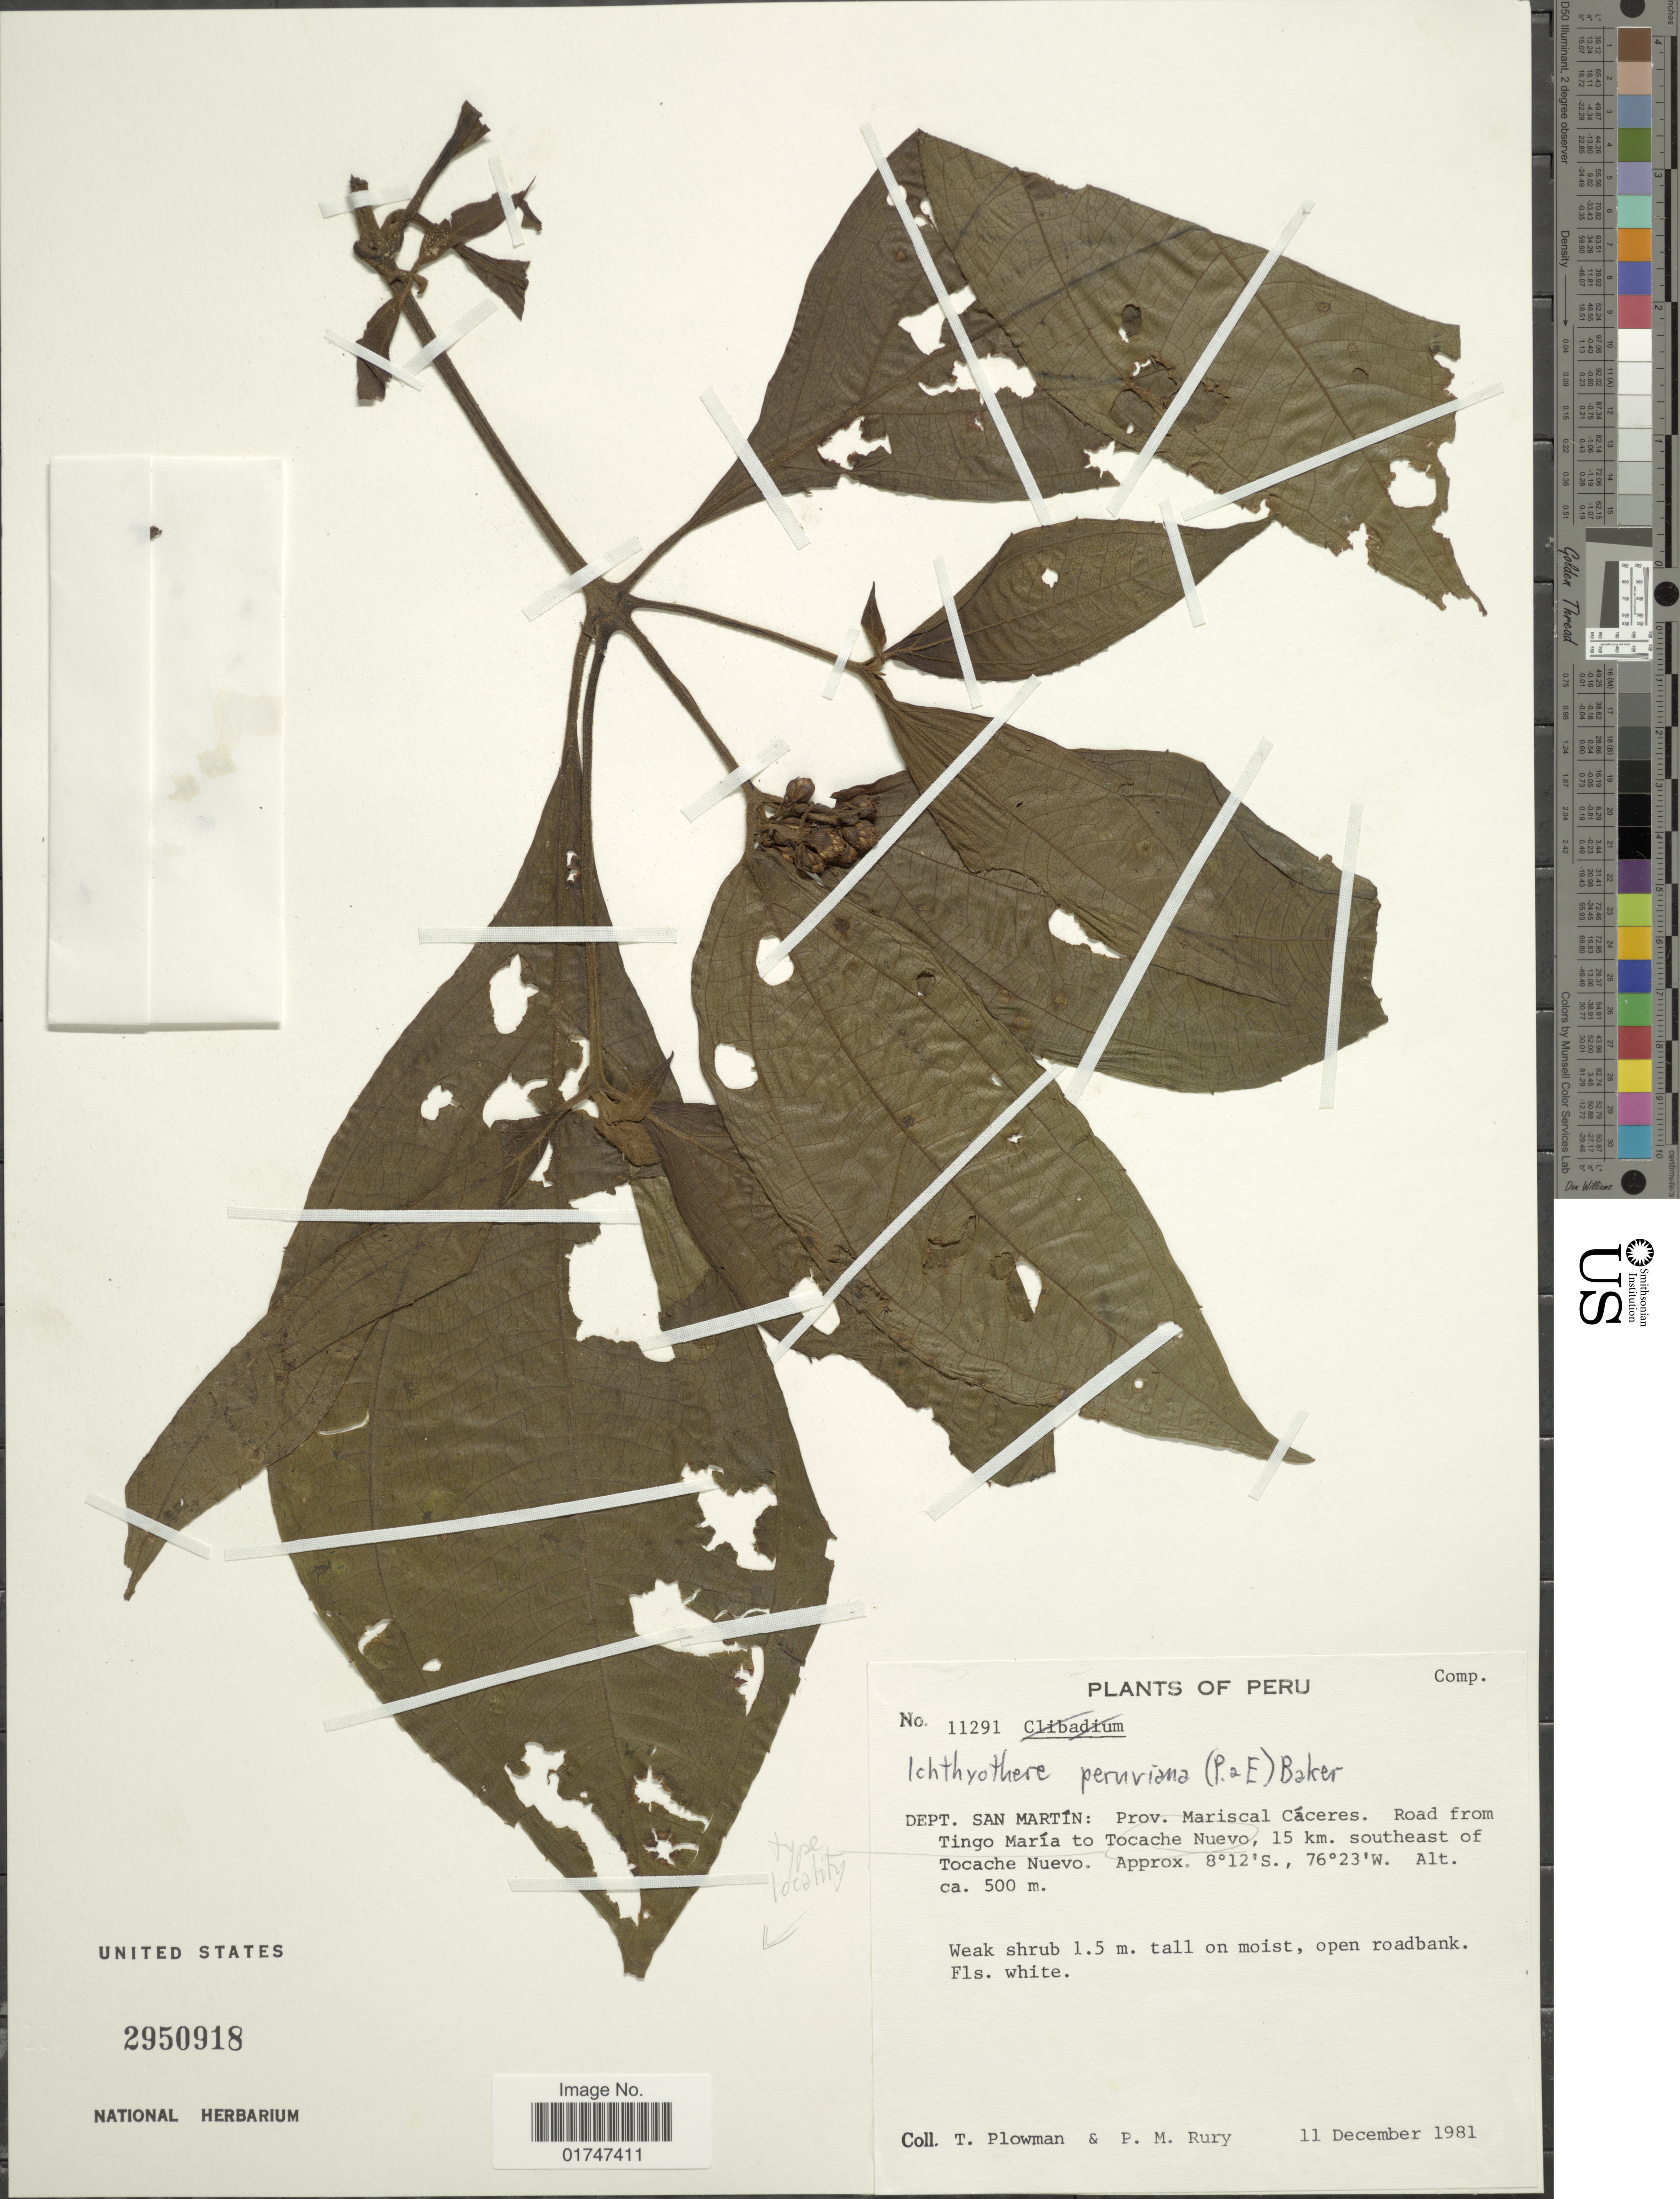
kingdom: Plantae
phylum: Tracheophyta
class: Magnoliopsida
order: Asterales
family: Asteraceae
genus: Ichthyothere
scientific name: Ichthyothere peruviana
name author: Baker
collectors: T. Plowman & P. M. Rury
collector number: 11291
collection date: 1981-12-11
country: Peru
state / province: San Martín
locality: Dept. San Martín: Prov. Mariscal Cáceres. Road from Tingo María to Tocache Nuevo, 15 km. southeast of Tocache Nuevo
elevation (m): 500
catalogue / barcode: US 2950918